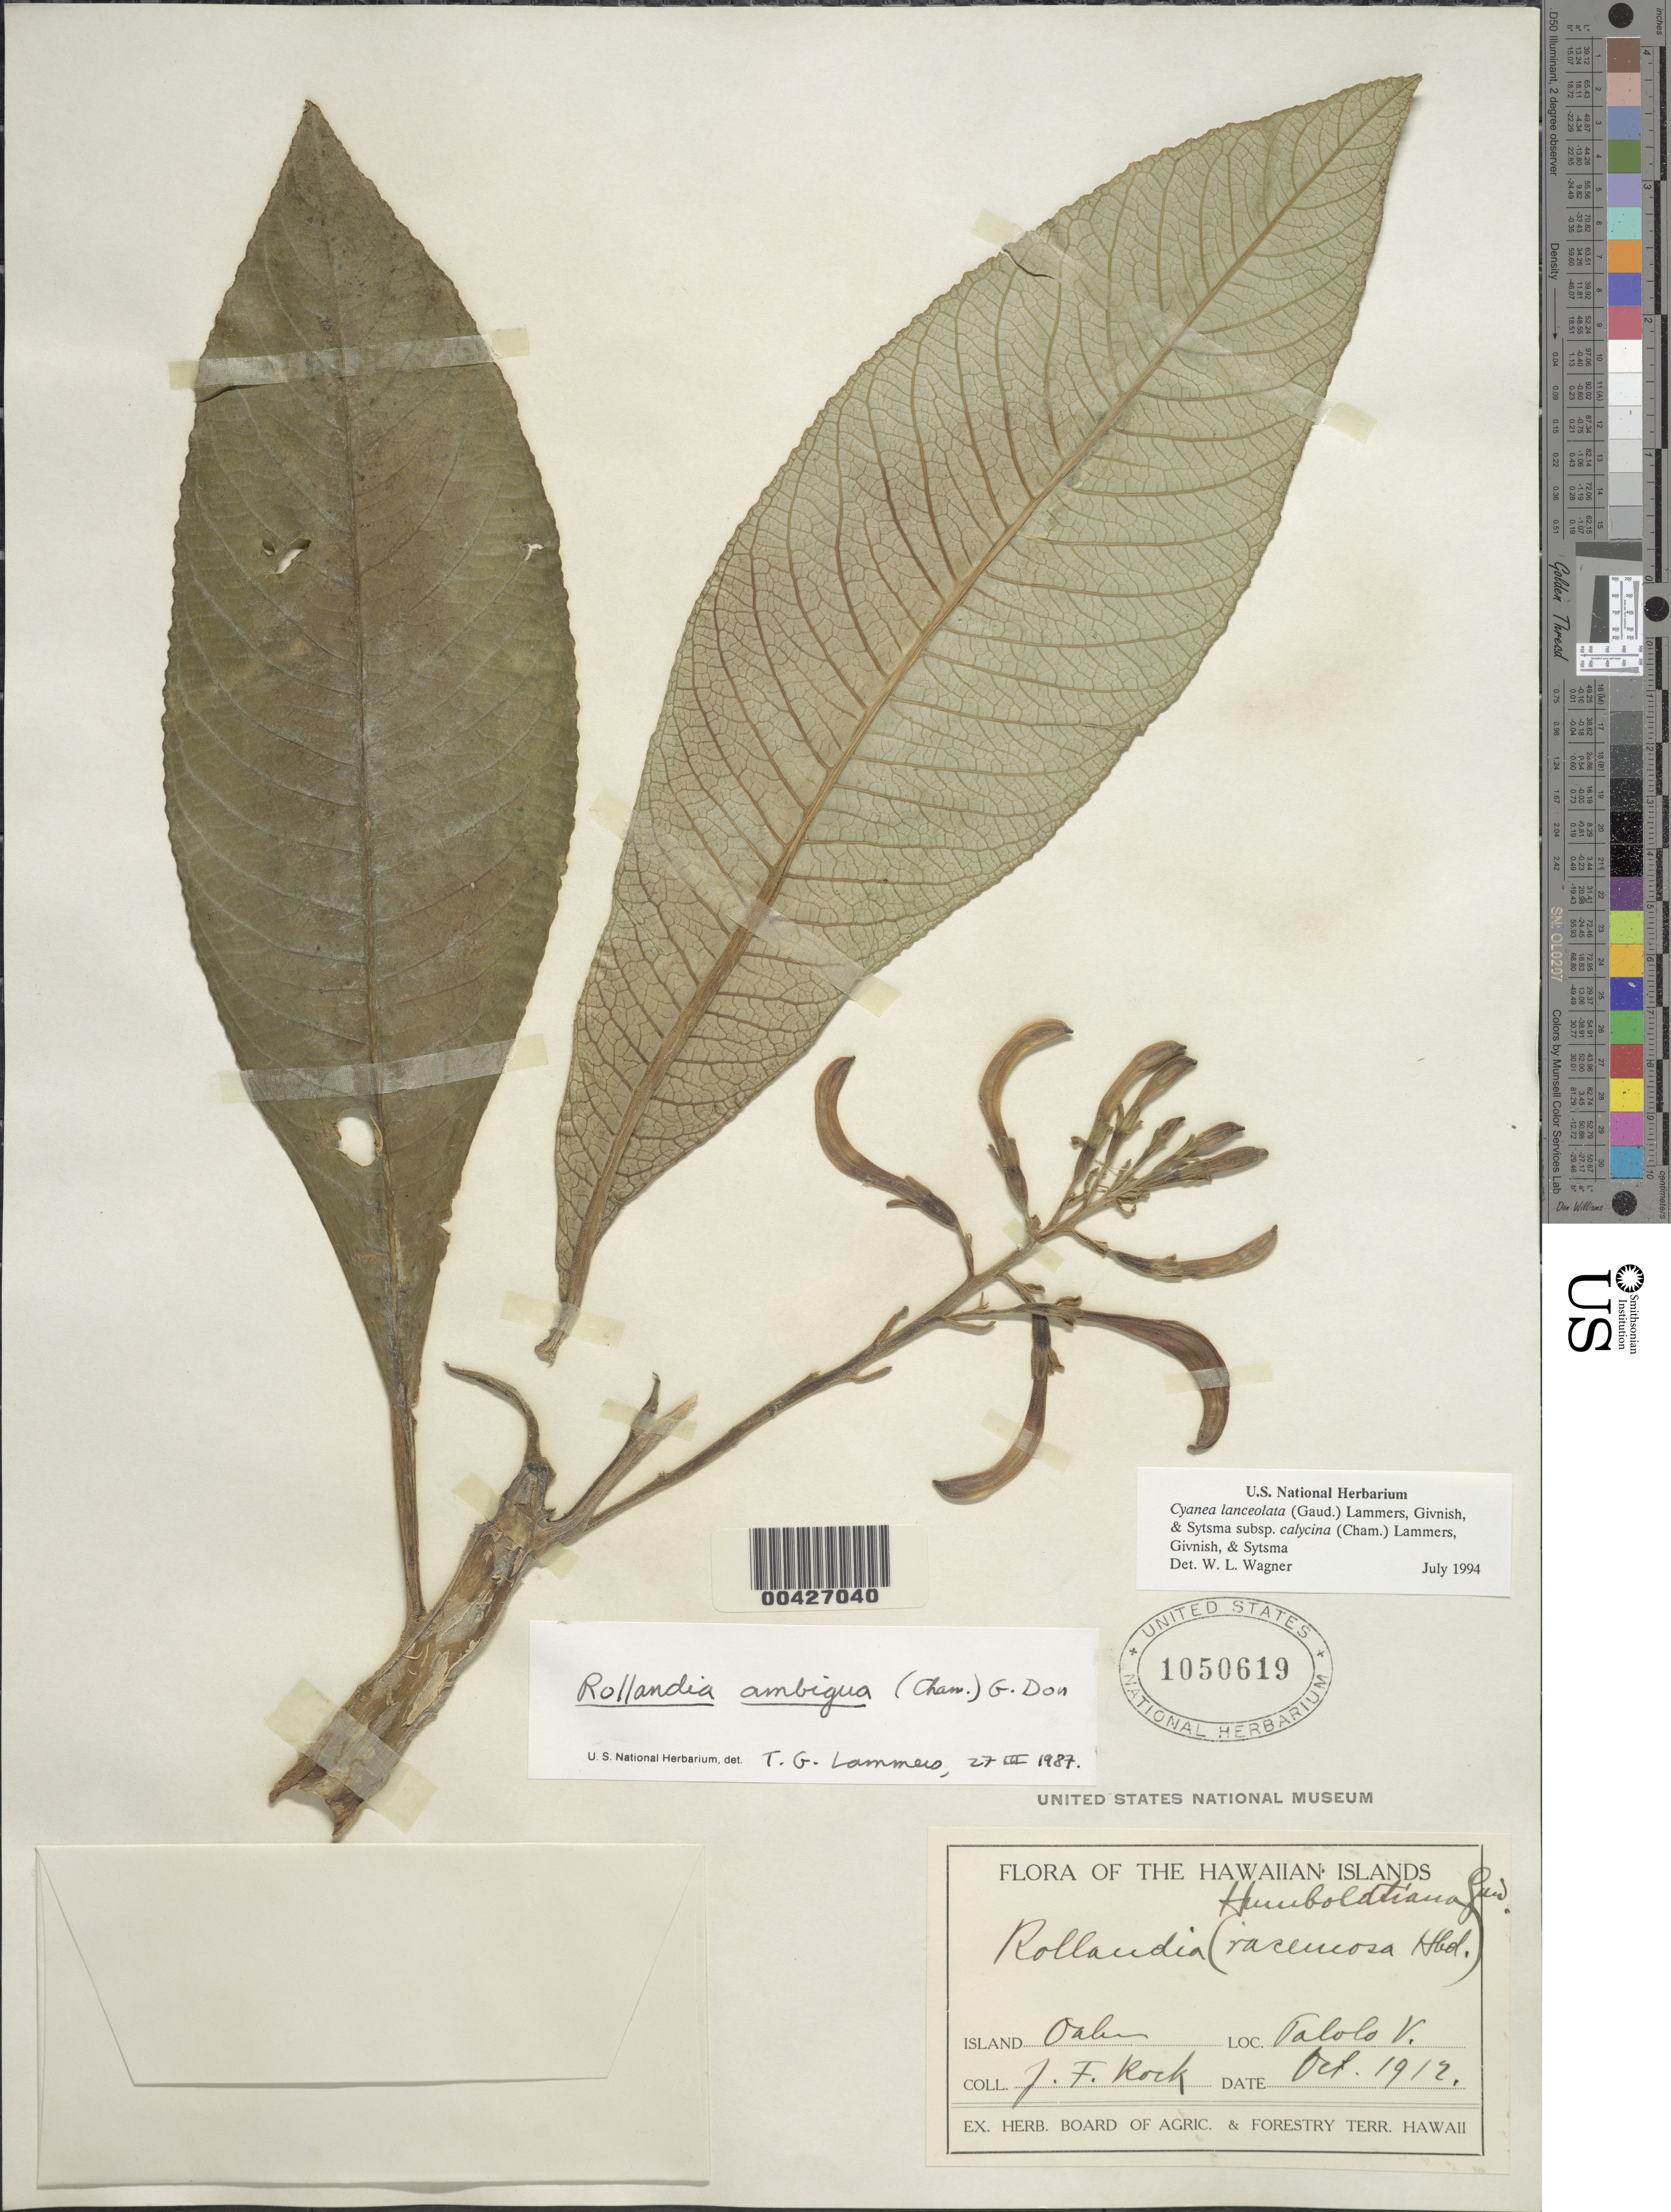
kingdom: Plantae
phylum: Tracheophyta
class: Magnoliopsida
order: Asterales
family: Campanulaceae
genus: Cyanea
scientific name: Cyanea calycina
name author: (Cham.) Lammers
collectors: J. F. Rock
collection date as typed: Oct 1912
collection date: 1912-10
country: United States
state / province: Hawaii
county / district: Honolulu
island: Oahu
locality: Palolo V. (possibly Palolo Valley)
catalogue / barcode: US 1050619